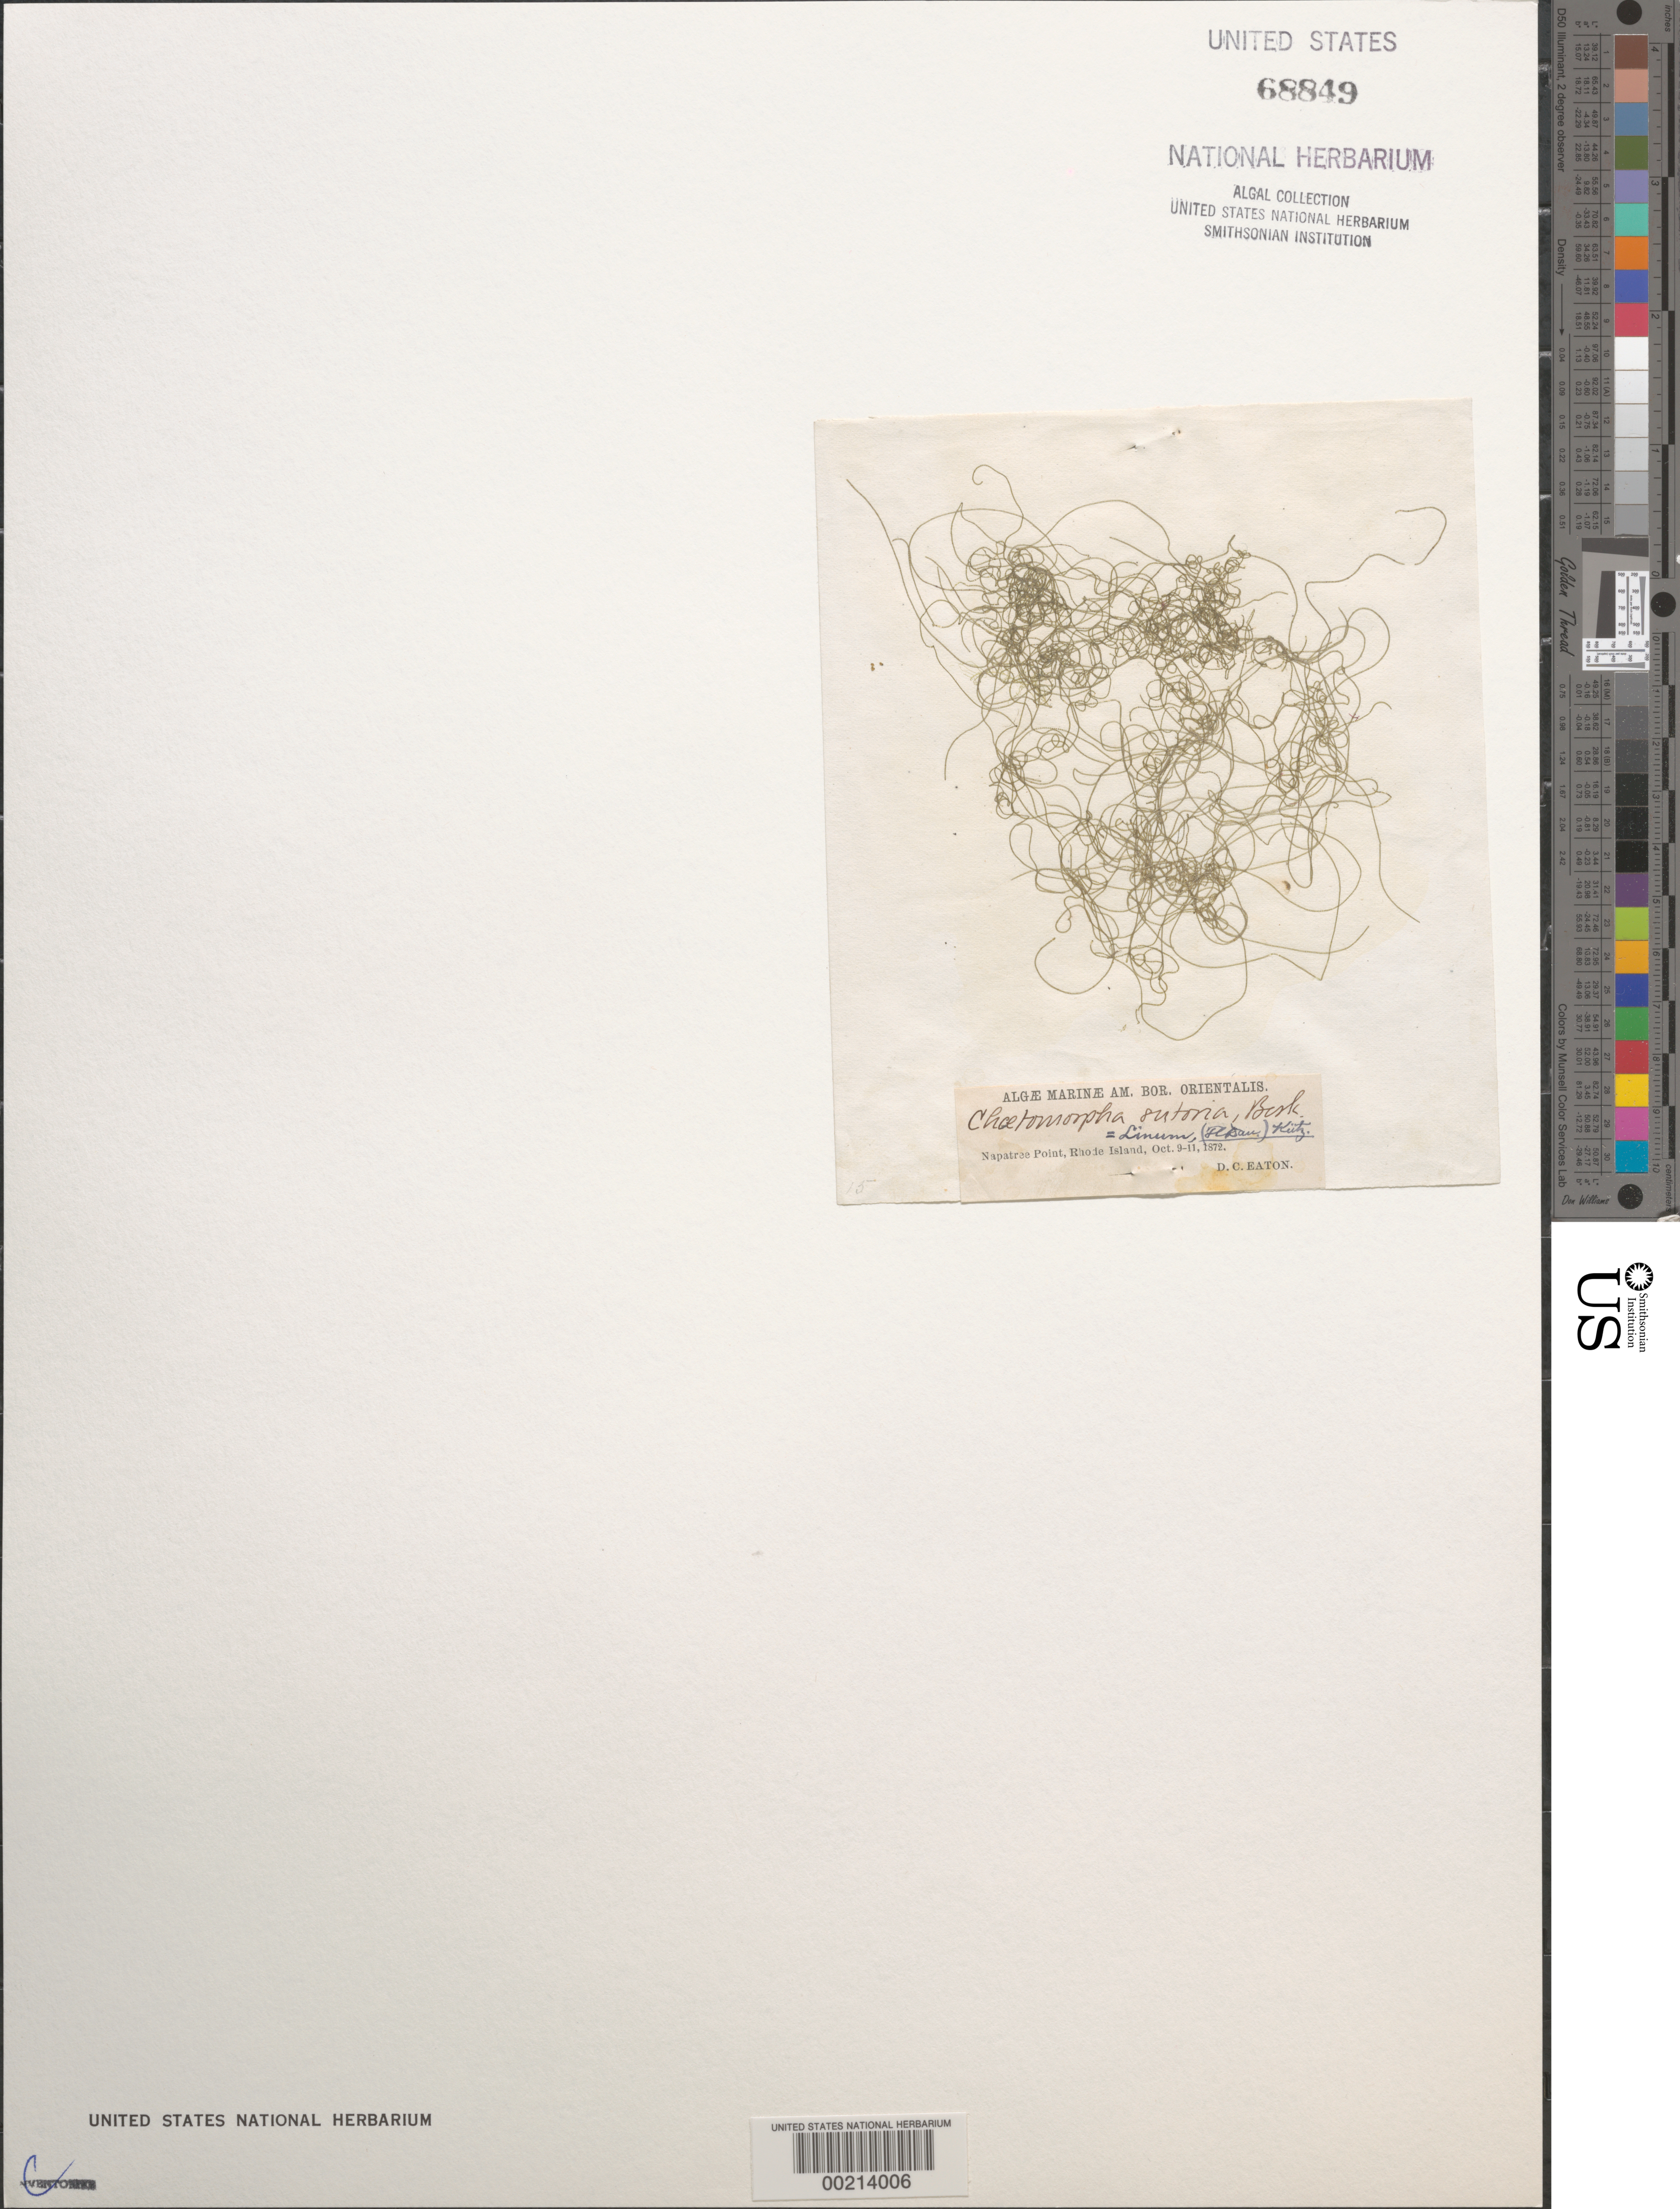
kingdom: Plantae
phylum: Chlorophyta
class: Ulvophyceae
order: Cladophorales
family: Cladophoraceae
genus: Chaetomorpha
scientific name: Chaetomorpha linum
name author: (O.F. Muell.) Kütz.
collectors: D. C. Eaton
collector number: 15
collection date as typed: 09 Oct 1872 to 11 Oct 1872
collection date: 1872-10-09/1872-10-11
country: United States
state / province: Rhode Island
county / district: Washington County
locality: Napatree Point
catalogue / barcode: US 68849